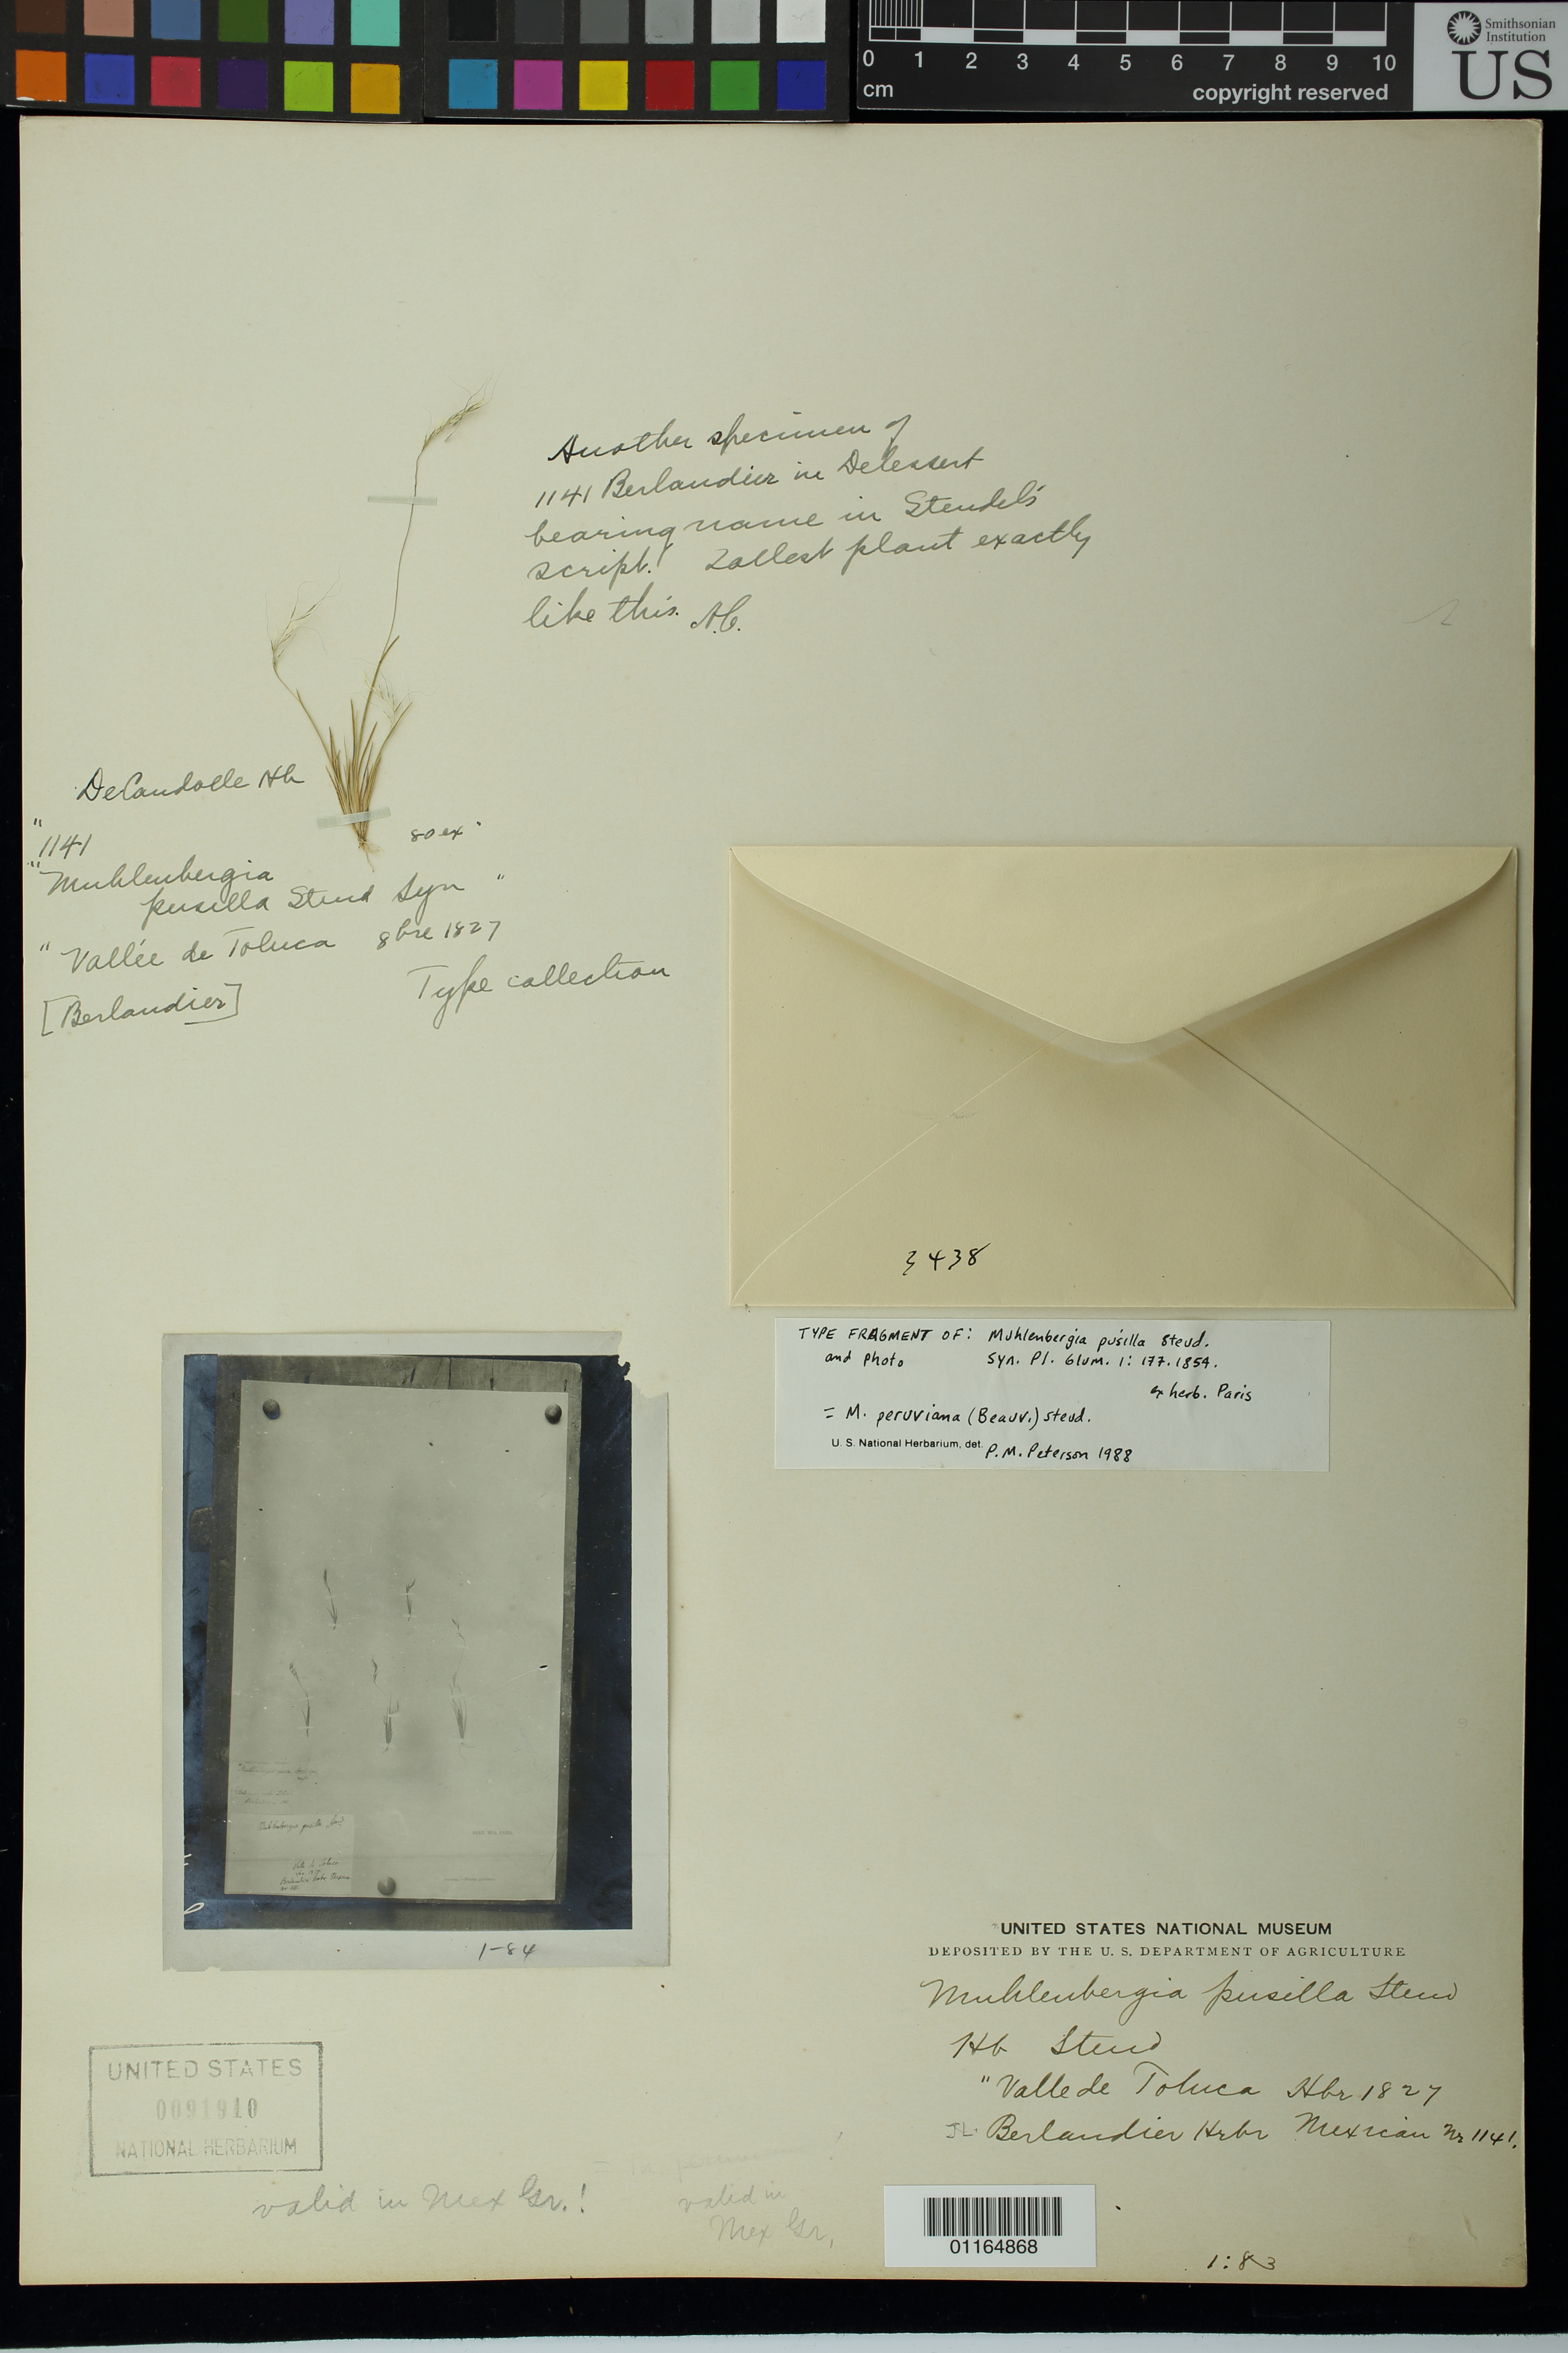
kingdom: Plantae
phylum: Tracheophyta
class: Liliopsida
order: Poales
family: Poaceae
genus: Muhlenbergia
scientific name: Muhlenbergia pusilla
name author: Steud.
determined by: Peterson, Paul M., (BOT), Smithsonian Institution - National Museum of Natural History (UNITED STATES)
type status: Isotype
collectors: J. L. Berlandier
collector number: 1141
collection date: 1827-10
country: Mexico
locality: Valle de Toluca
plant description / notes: Photo and fragmentary material of type specimen ex herb. Steudel (and/or ex herb. de Candolle?) (Paris).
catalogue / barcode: US 91910